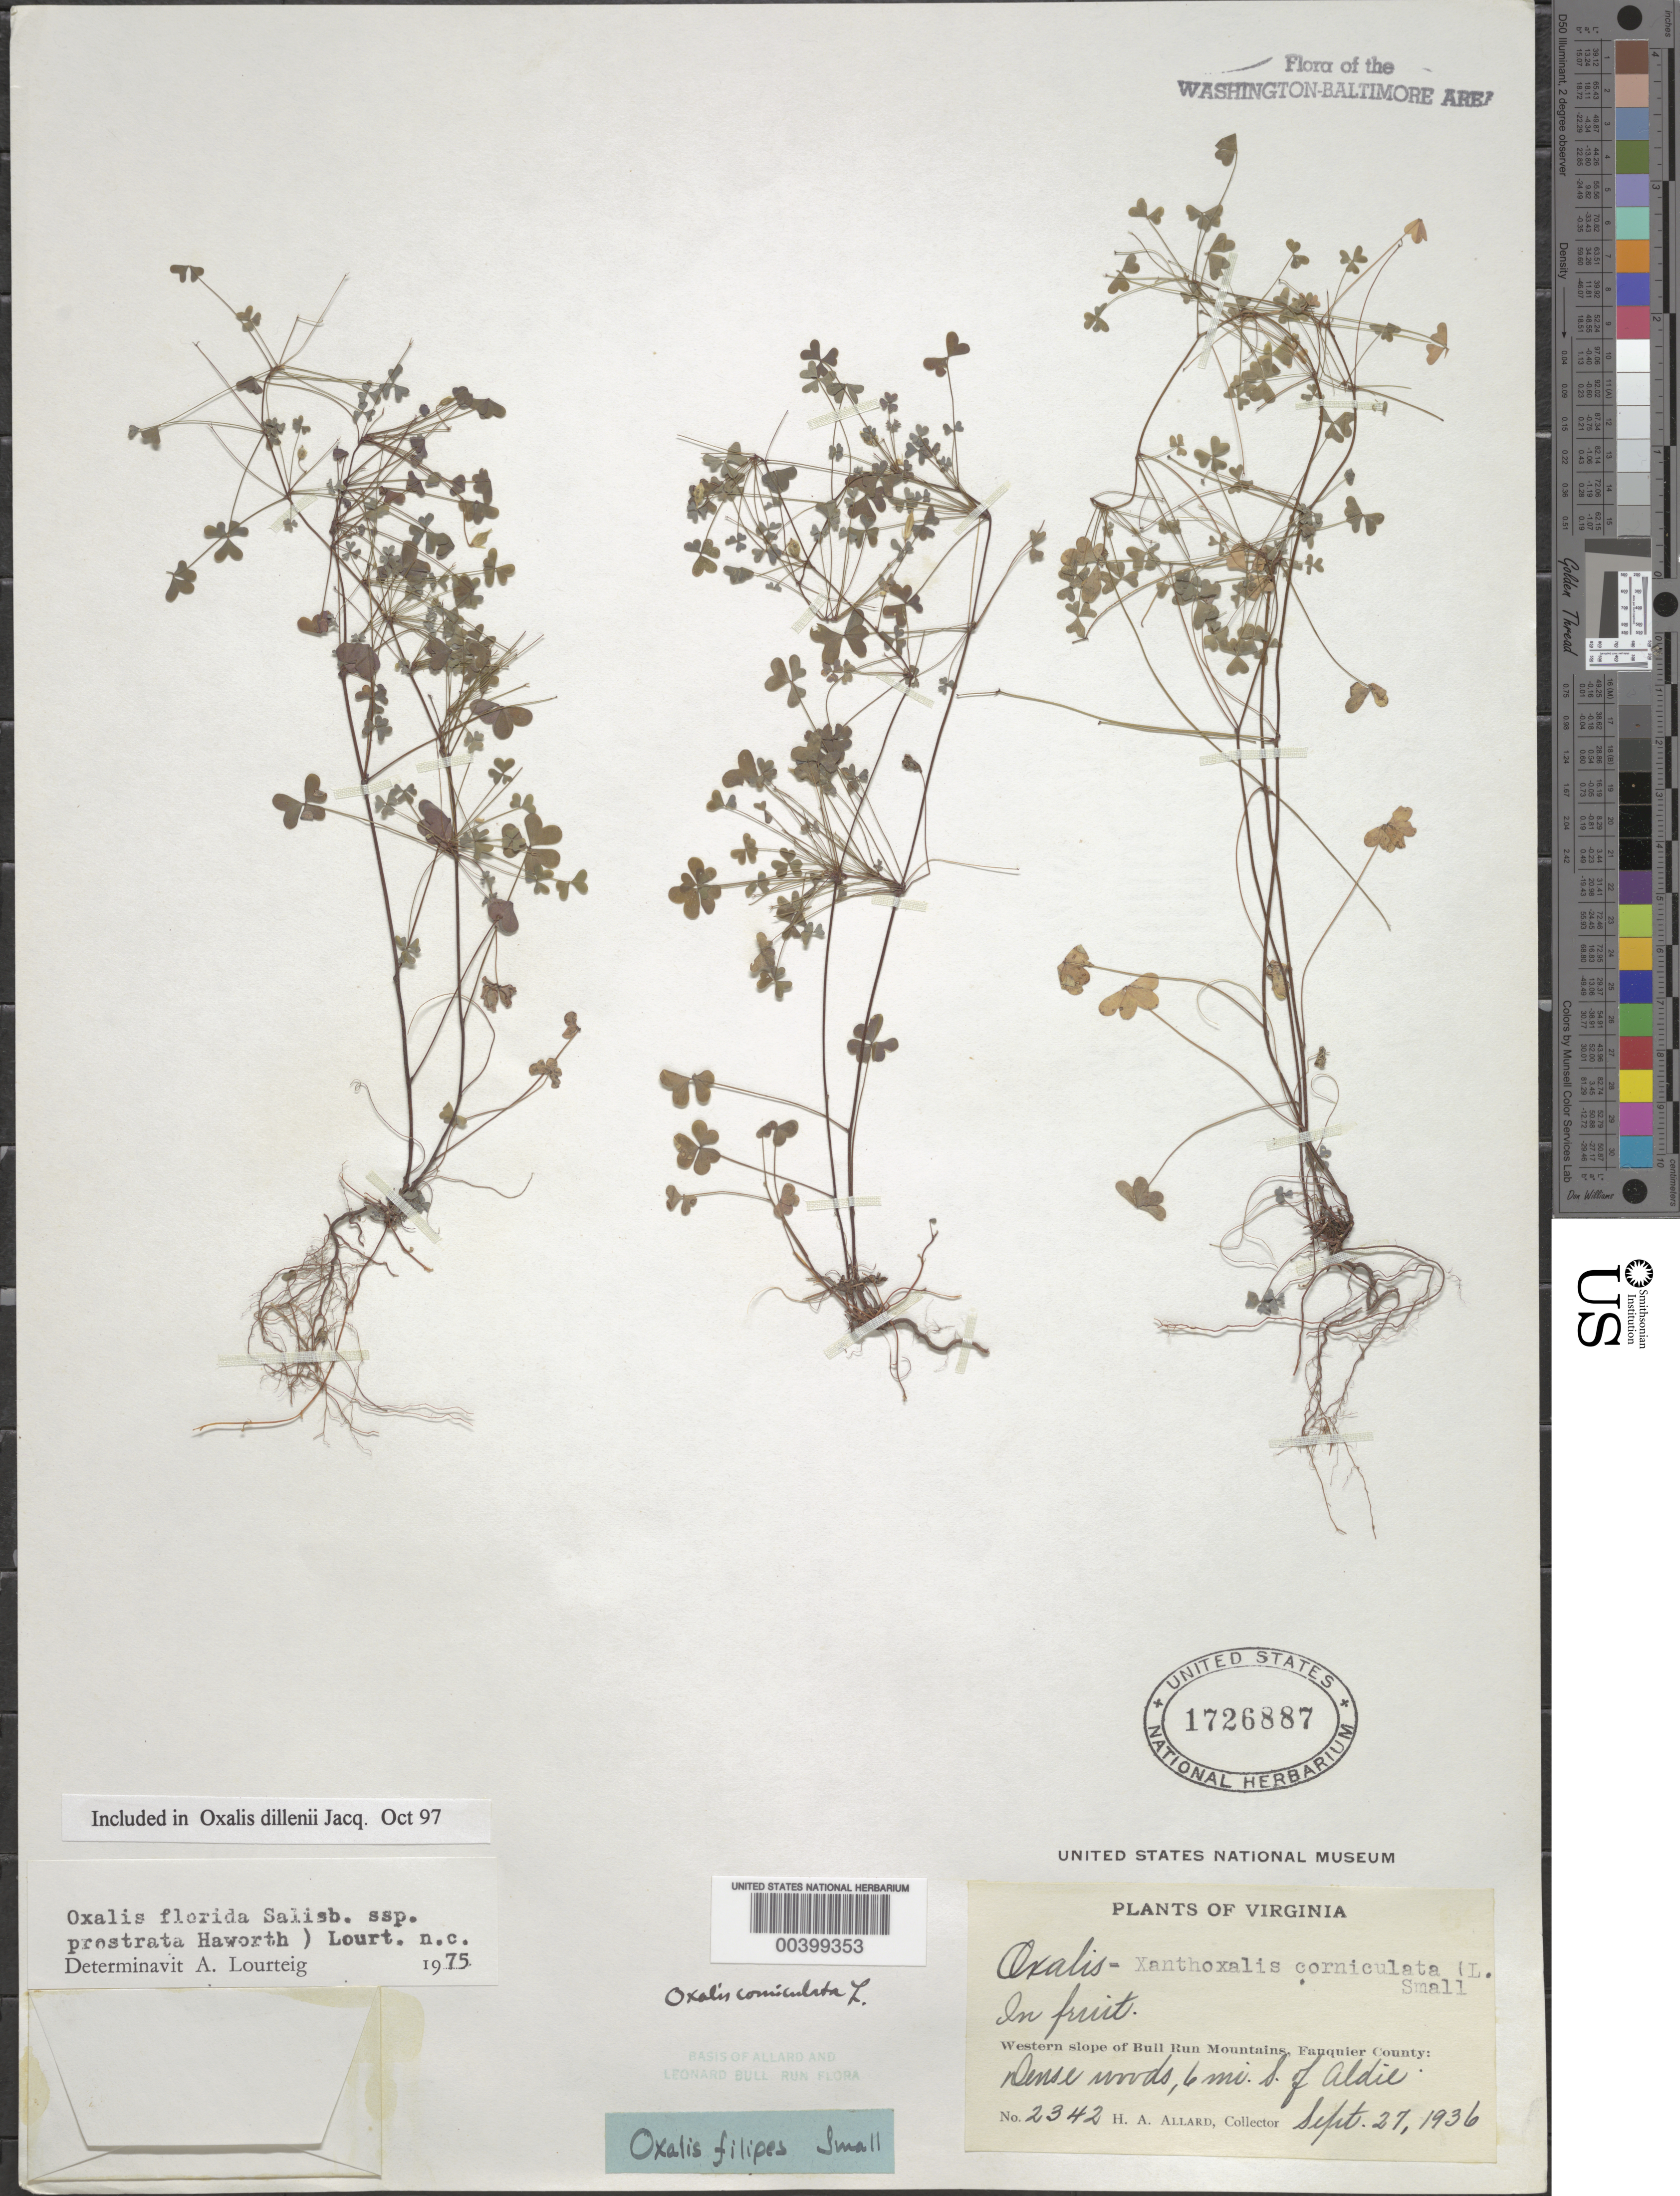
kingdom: Plantae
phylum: Tracheophyta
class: Magnoliopsida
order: Oxalidales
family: Oxalidaceae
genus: Oxalis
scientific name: Oxalis dillenii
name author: Jacq.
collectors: H. A. Allard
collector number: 2342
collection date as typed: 27 Sep 1936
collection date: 1936-09-27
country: United States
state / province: Virginia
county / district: Fauquier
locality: South of Aldie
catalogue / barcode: US 1726887